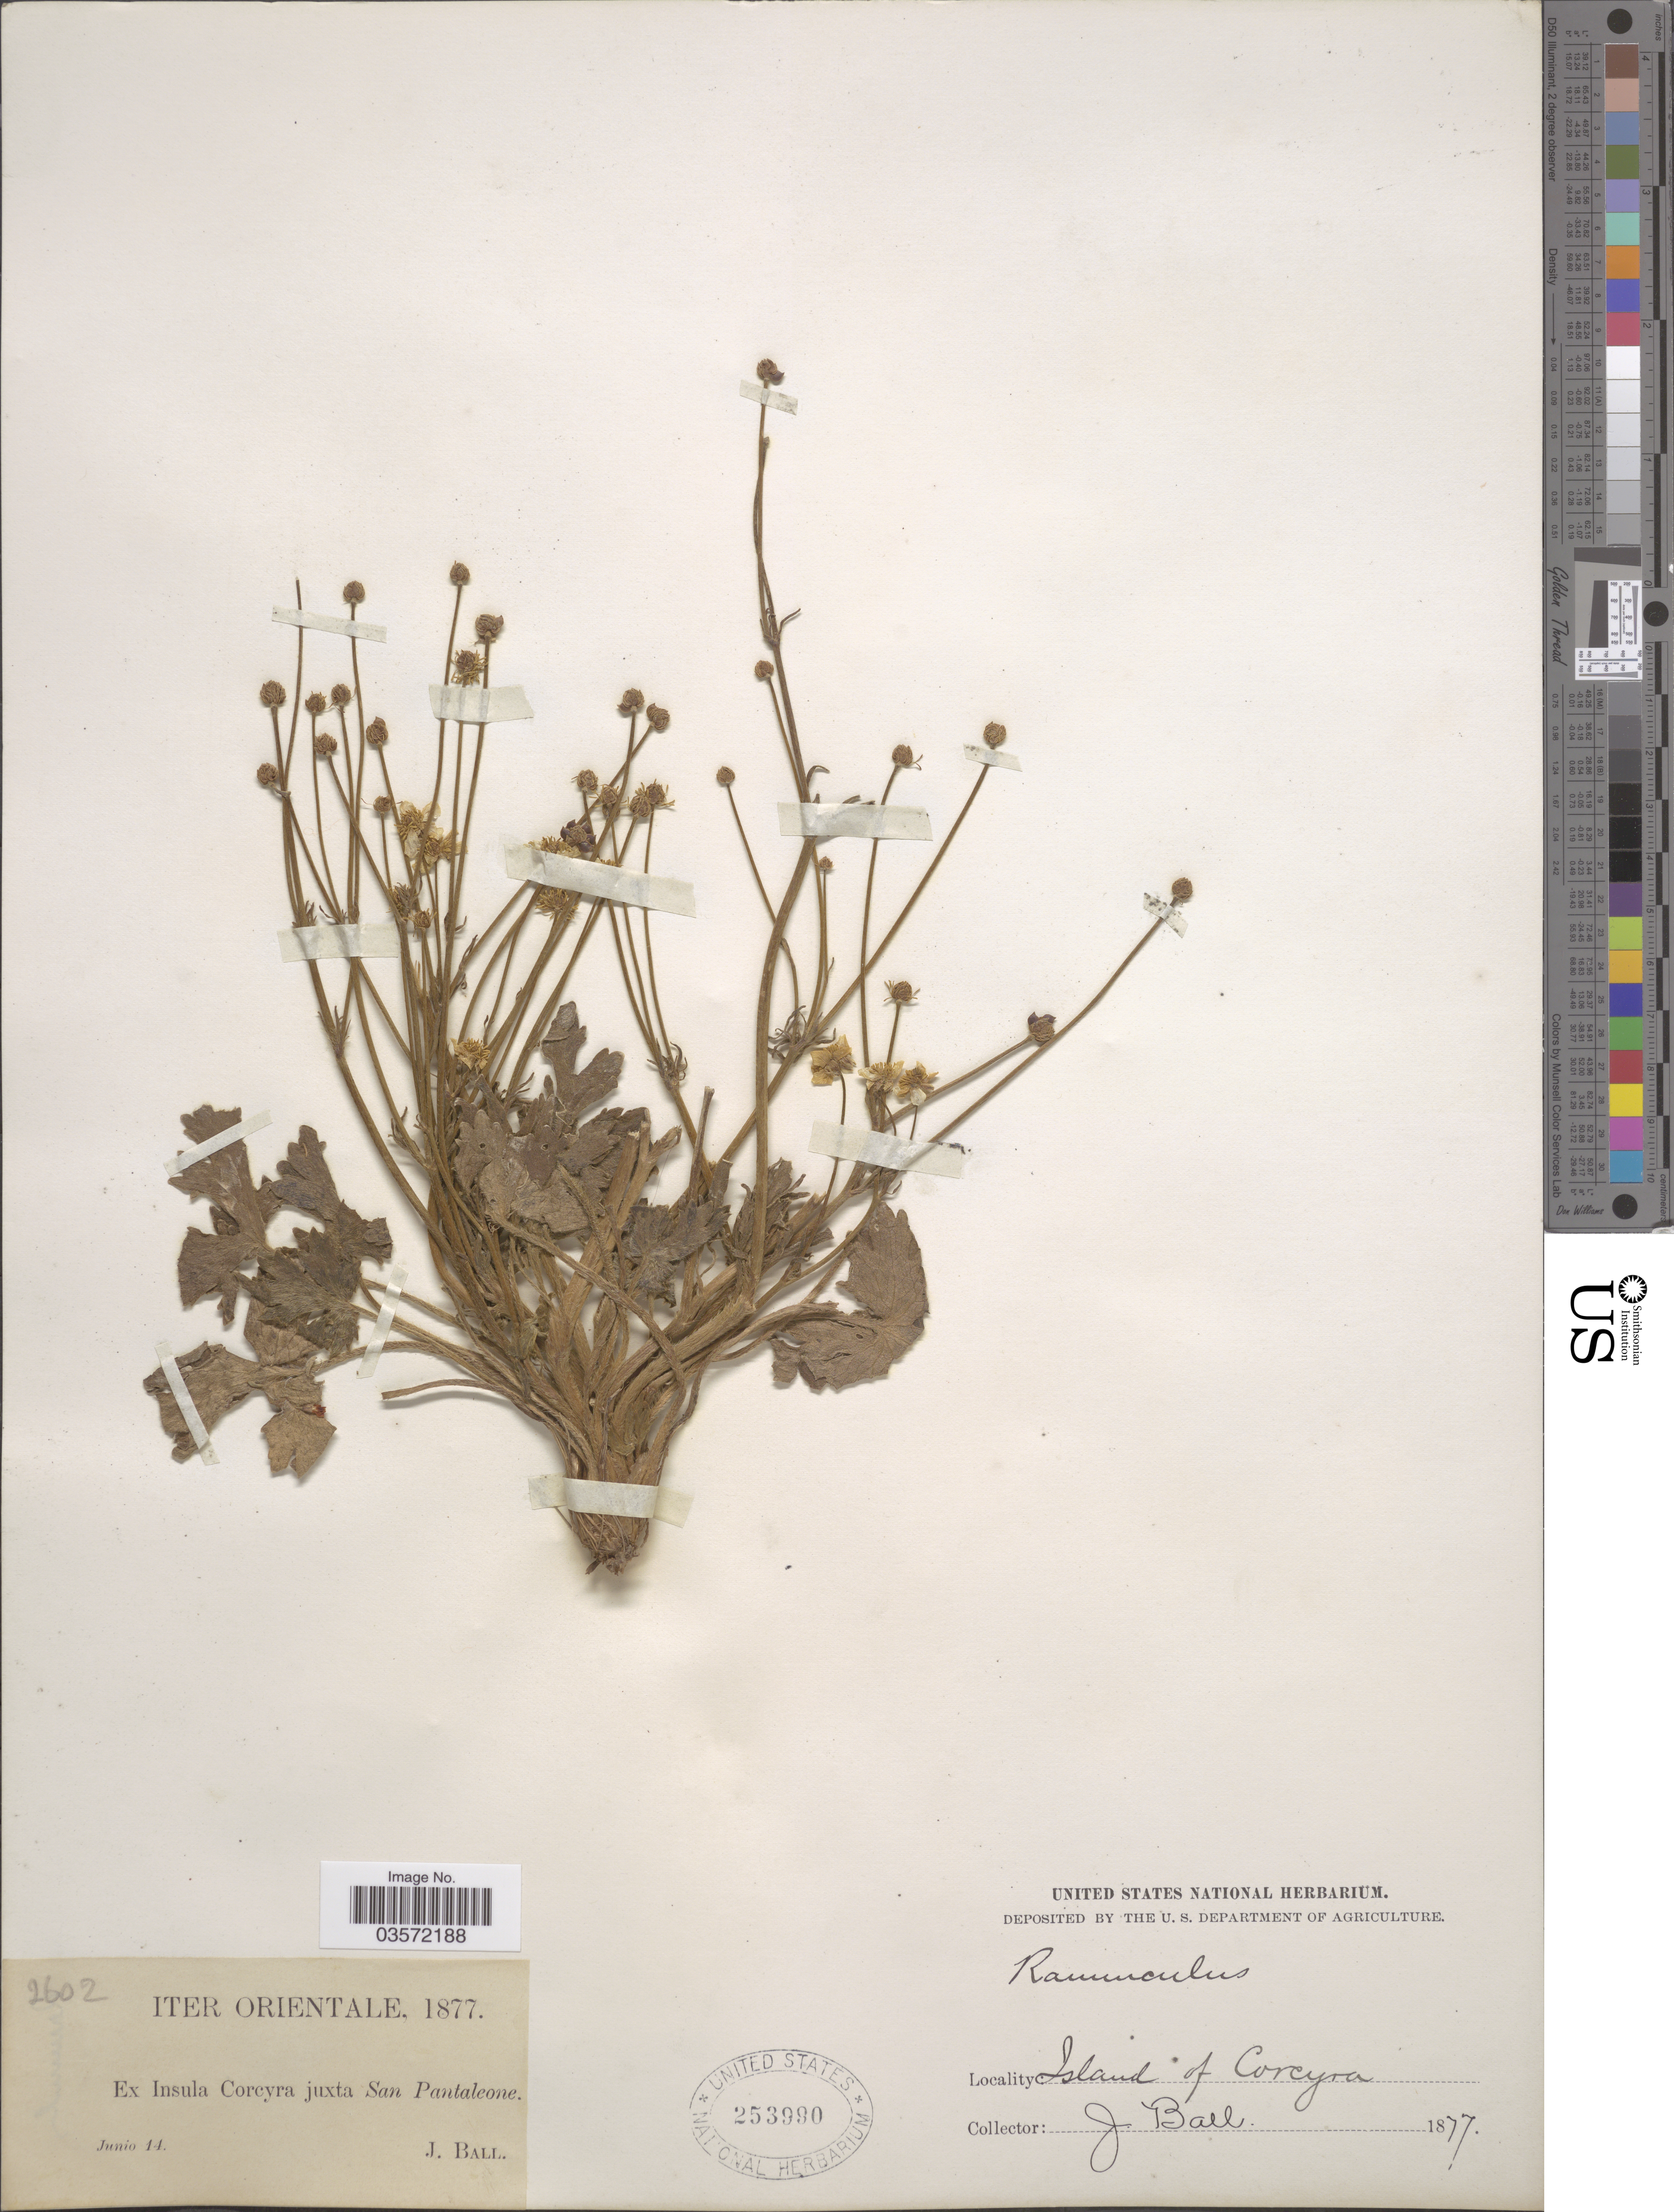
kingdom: Plantae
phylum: Tracheophyta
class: Magnoliopsida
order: Ranunculales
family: Ranunculaceae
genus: Ranunculus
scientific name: Ranunculus sp.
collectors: J. Ball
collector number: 2602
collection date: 1877-06-14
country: Greece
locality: Iter Orientale. Ex Insula Corcyra juxta San Pantalcone. Island of Corcyra.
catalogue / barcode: US 253990